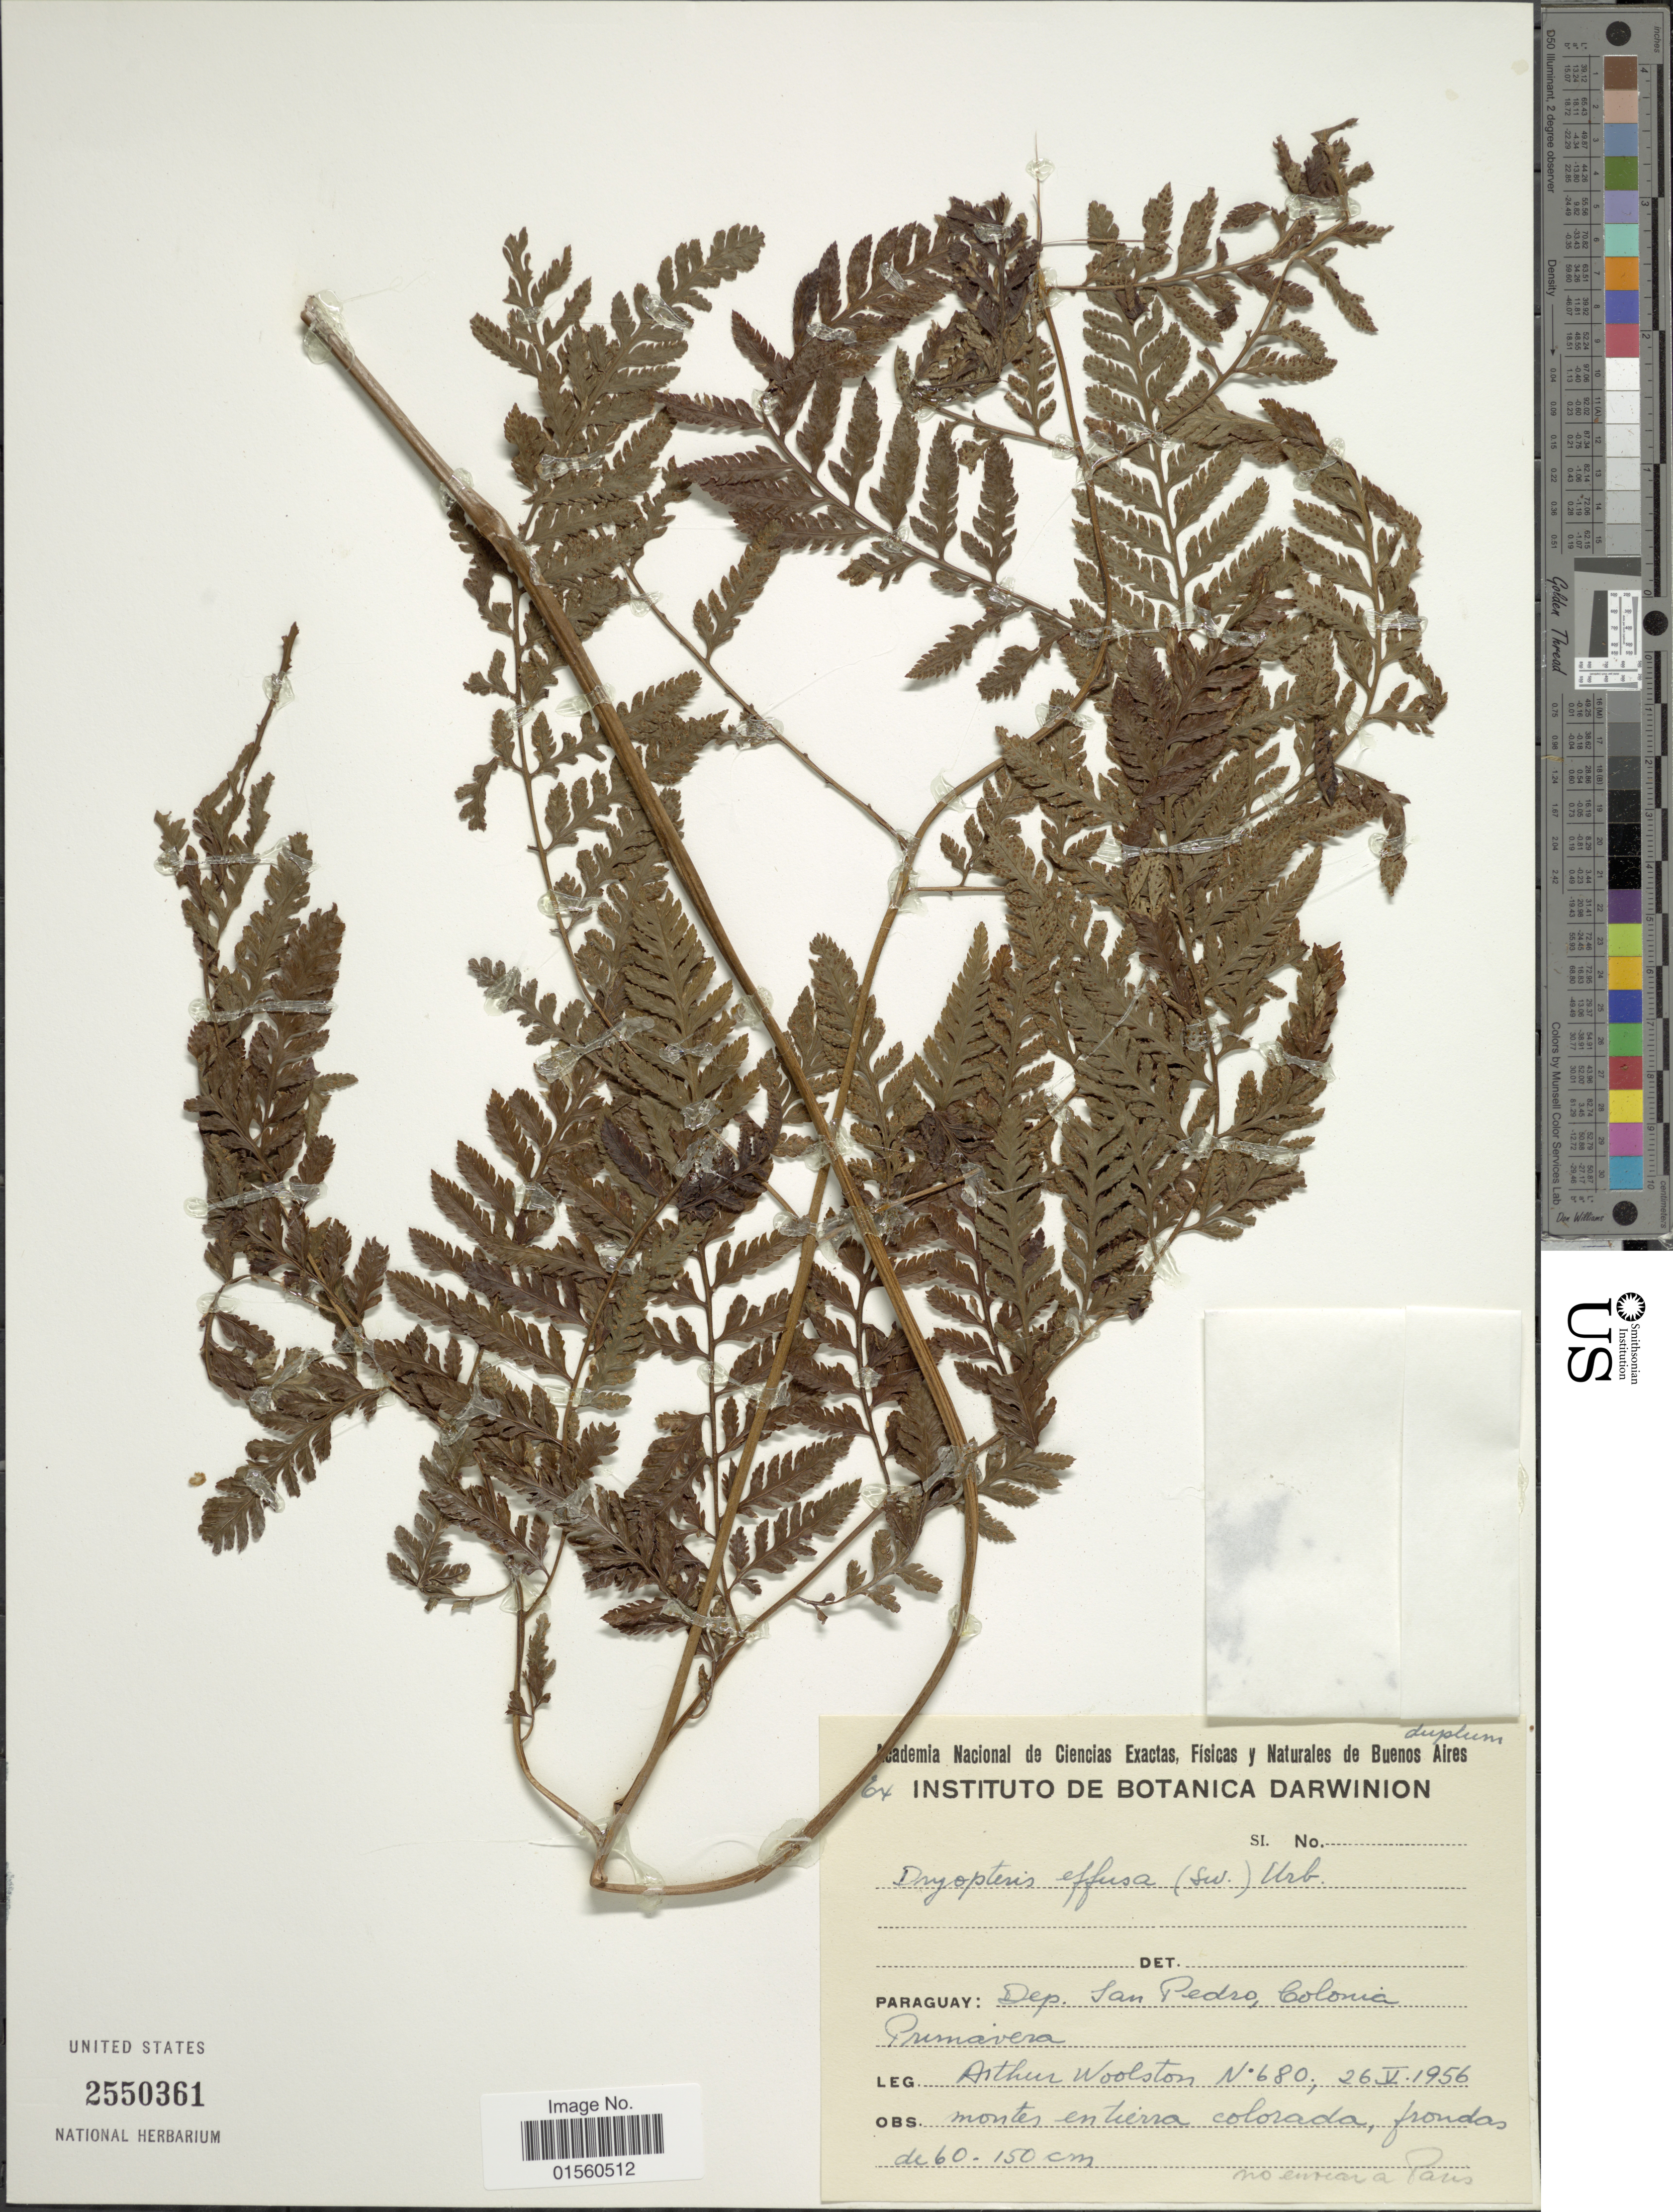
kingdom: Plantae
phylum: Tracheophyta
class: Polypodiopsida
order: Polypodiales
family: Dryopteridaceae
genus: Parapolystichum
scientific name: Parapolystichum effusum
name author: (Sw.) Ching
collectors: A. L. Woolston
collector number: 680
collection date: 1956-05-26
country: Paraguay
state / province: San Pedro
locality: Dep. San Pedro, Colonia Primairra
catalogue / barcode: US 2550361